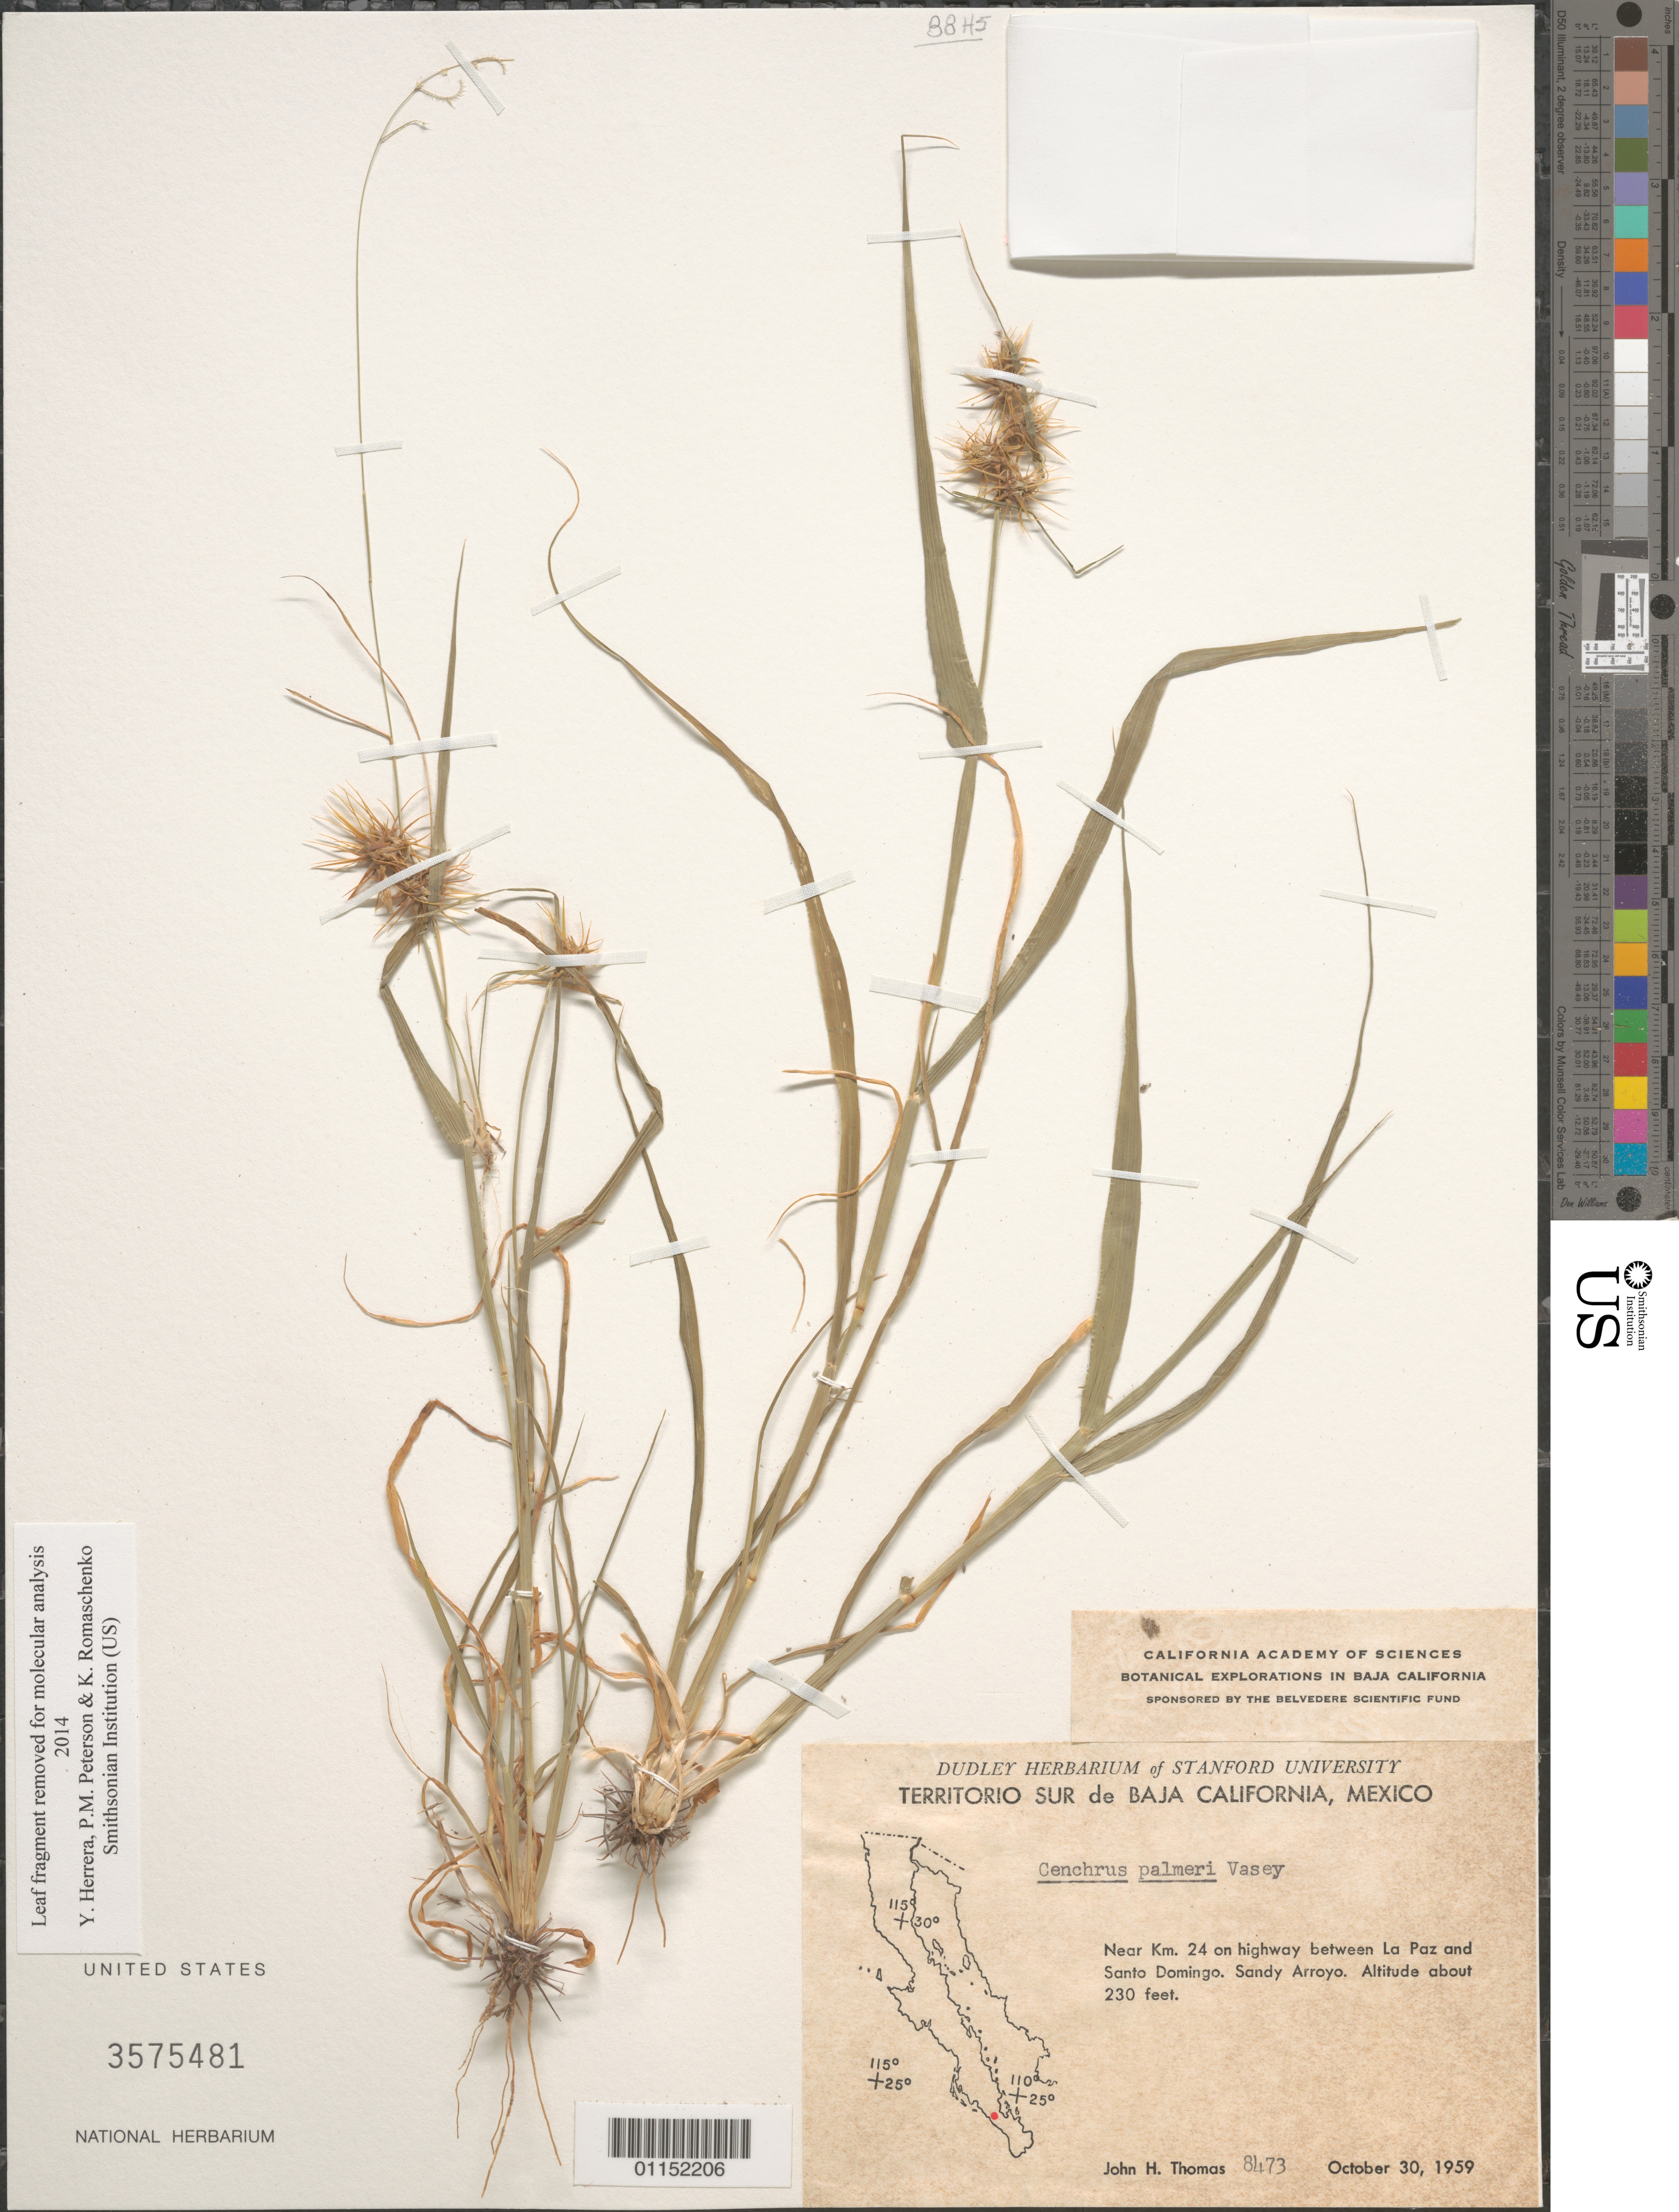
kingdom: Plantae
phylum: Tracheophyta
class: Liliopsida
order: Poales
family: Poaceae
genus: Cenchrus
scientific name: Cenchrus palmeri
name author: Vasey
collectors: J. H. Thomas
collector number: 8473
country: Mexico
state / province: Baja California Sur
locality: Near Km 24 on highway between La Paz and Santo Domingo.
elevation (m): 70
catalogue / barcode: US 3575481